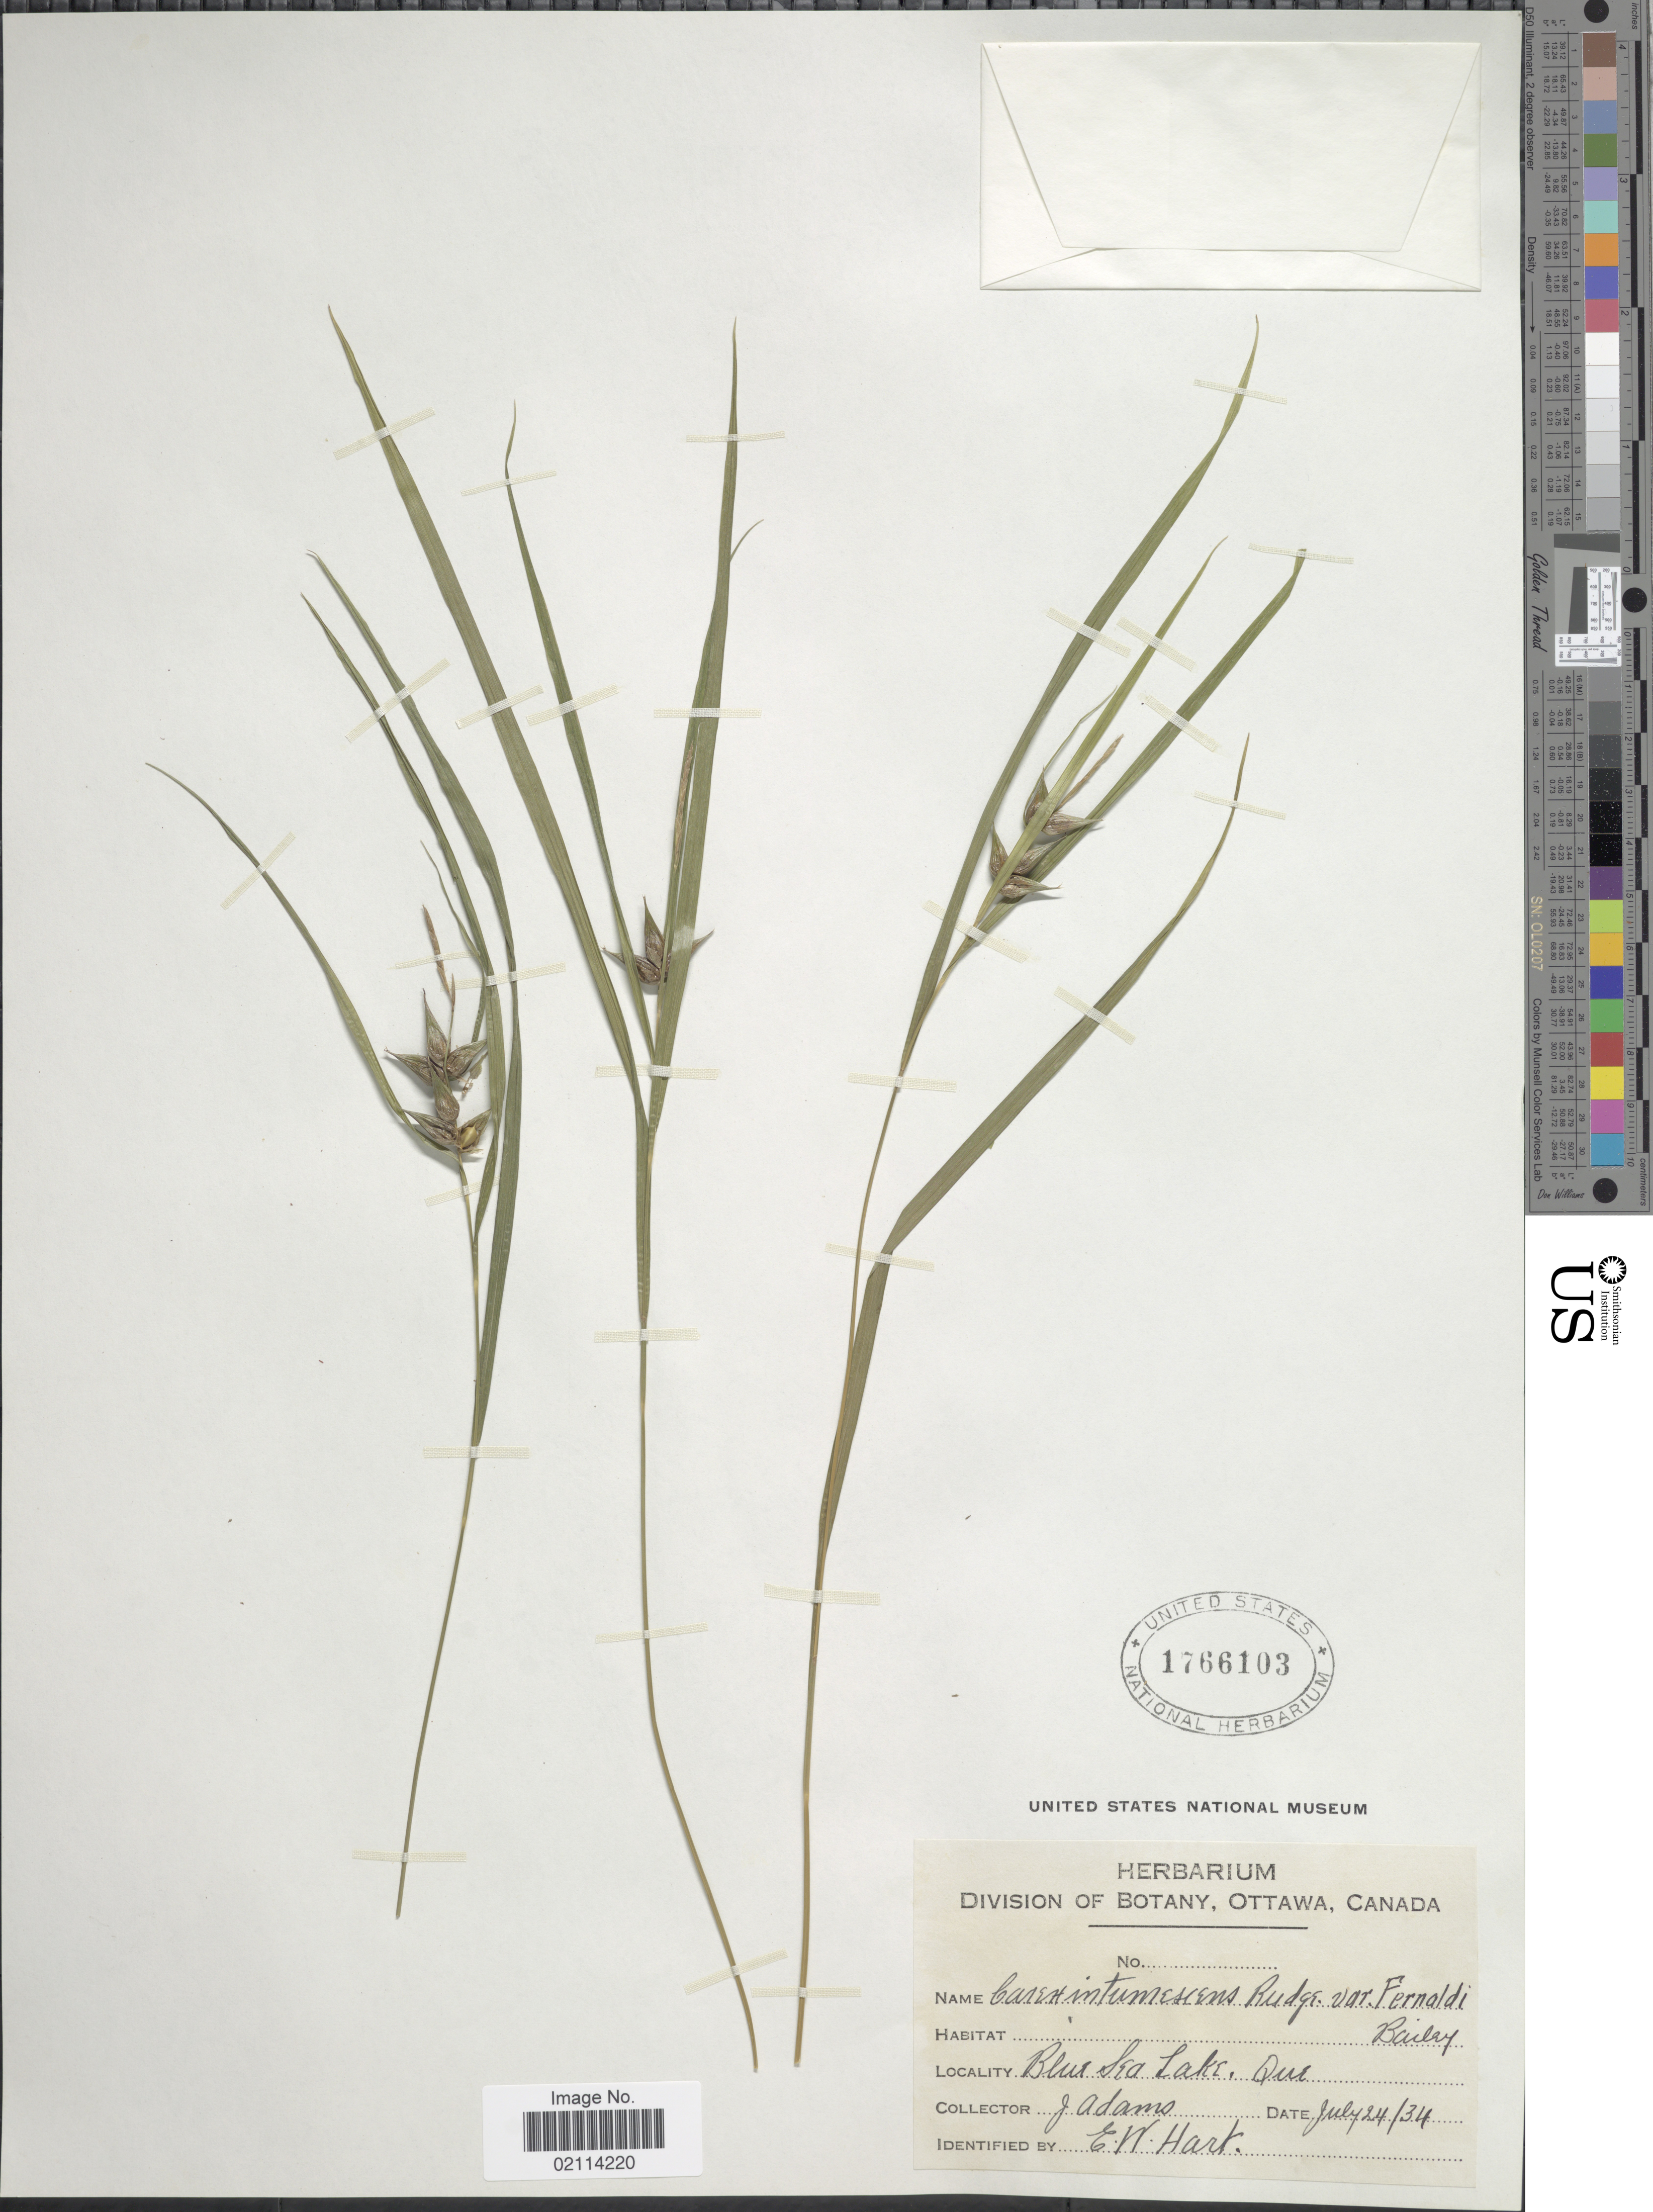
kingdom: Plantae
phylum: Tracheophyta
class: Liliopsida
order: Poales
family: Cyperaceae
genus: Carex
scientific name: Carex intumescens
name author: Rudge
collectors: J. Adams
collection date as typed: Transcribed d/m/y: 24/7/34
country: Canada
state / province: Quebec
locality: Blue Sea Lake.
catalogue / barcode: US 1766103